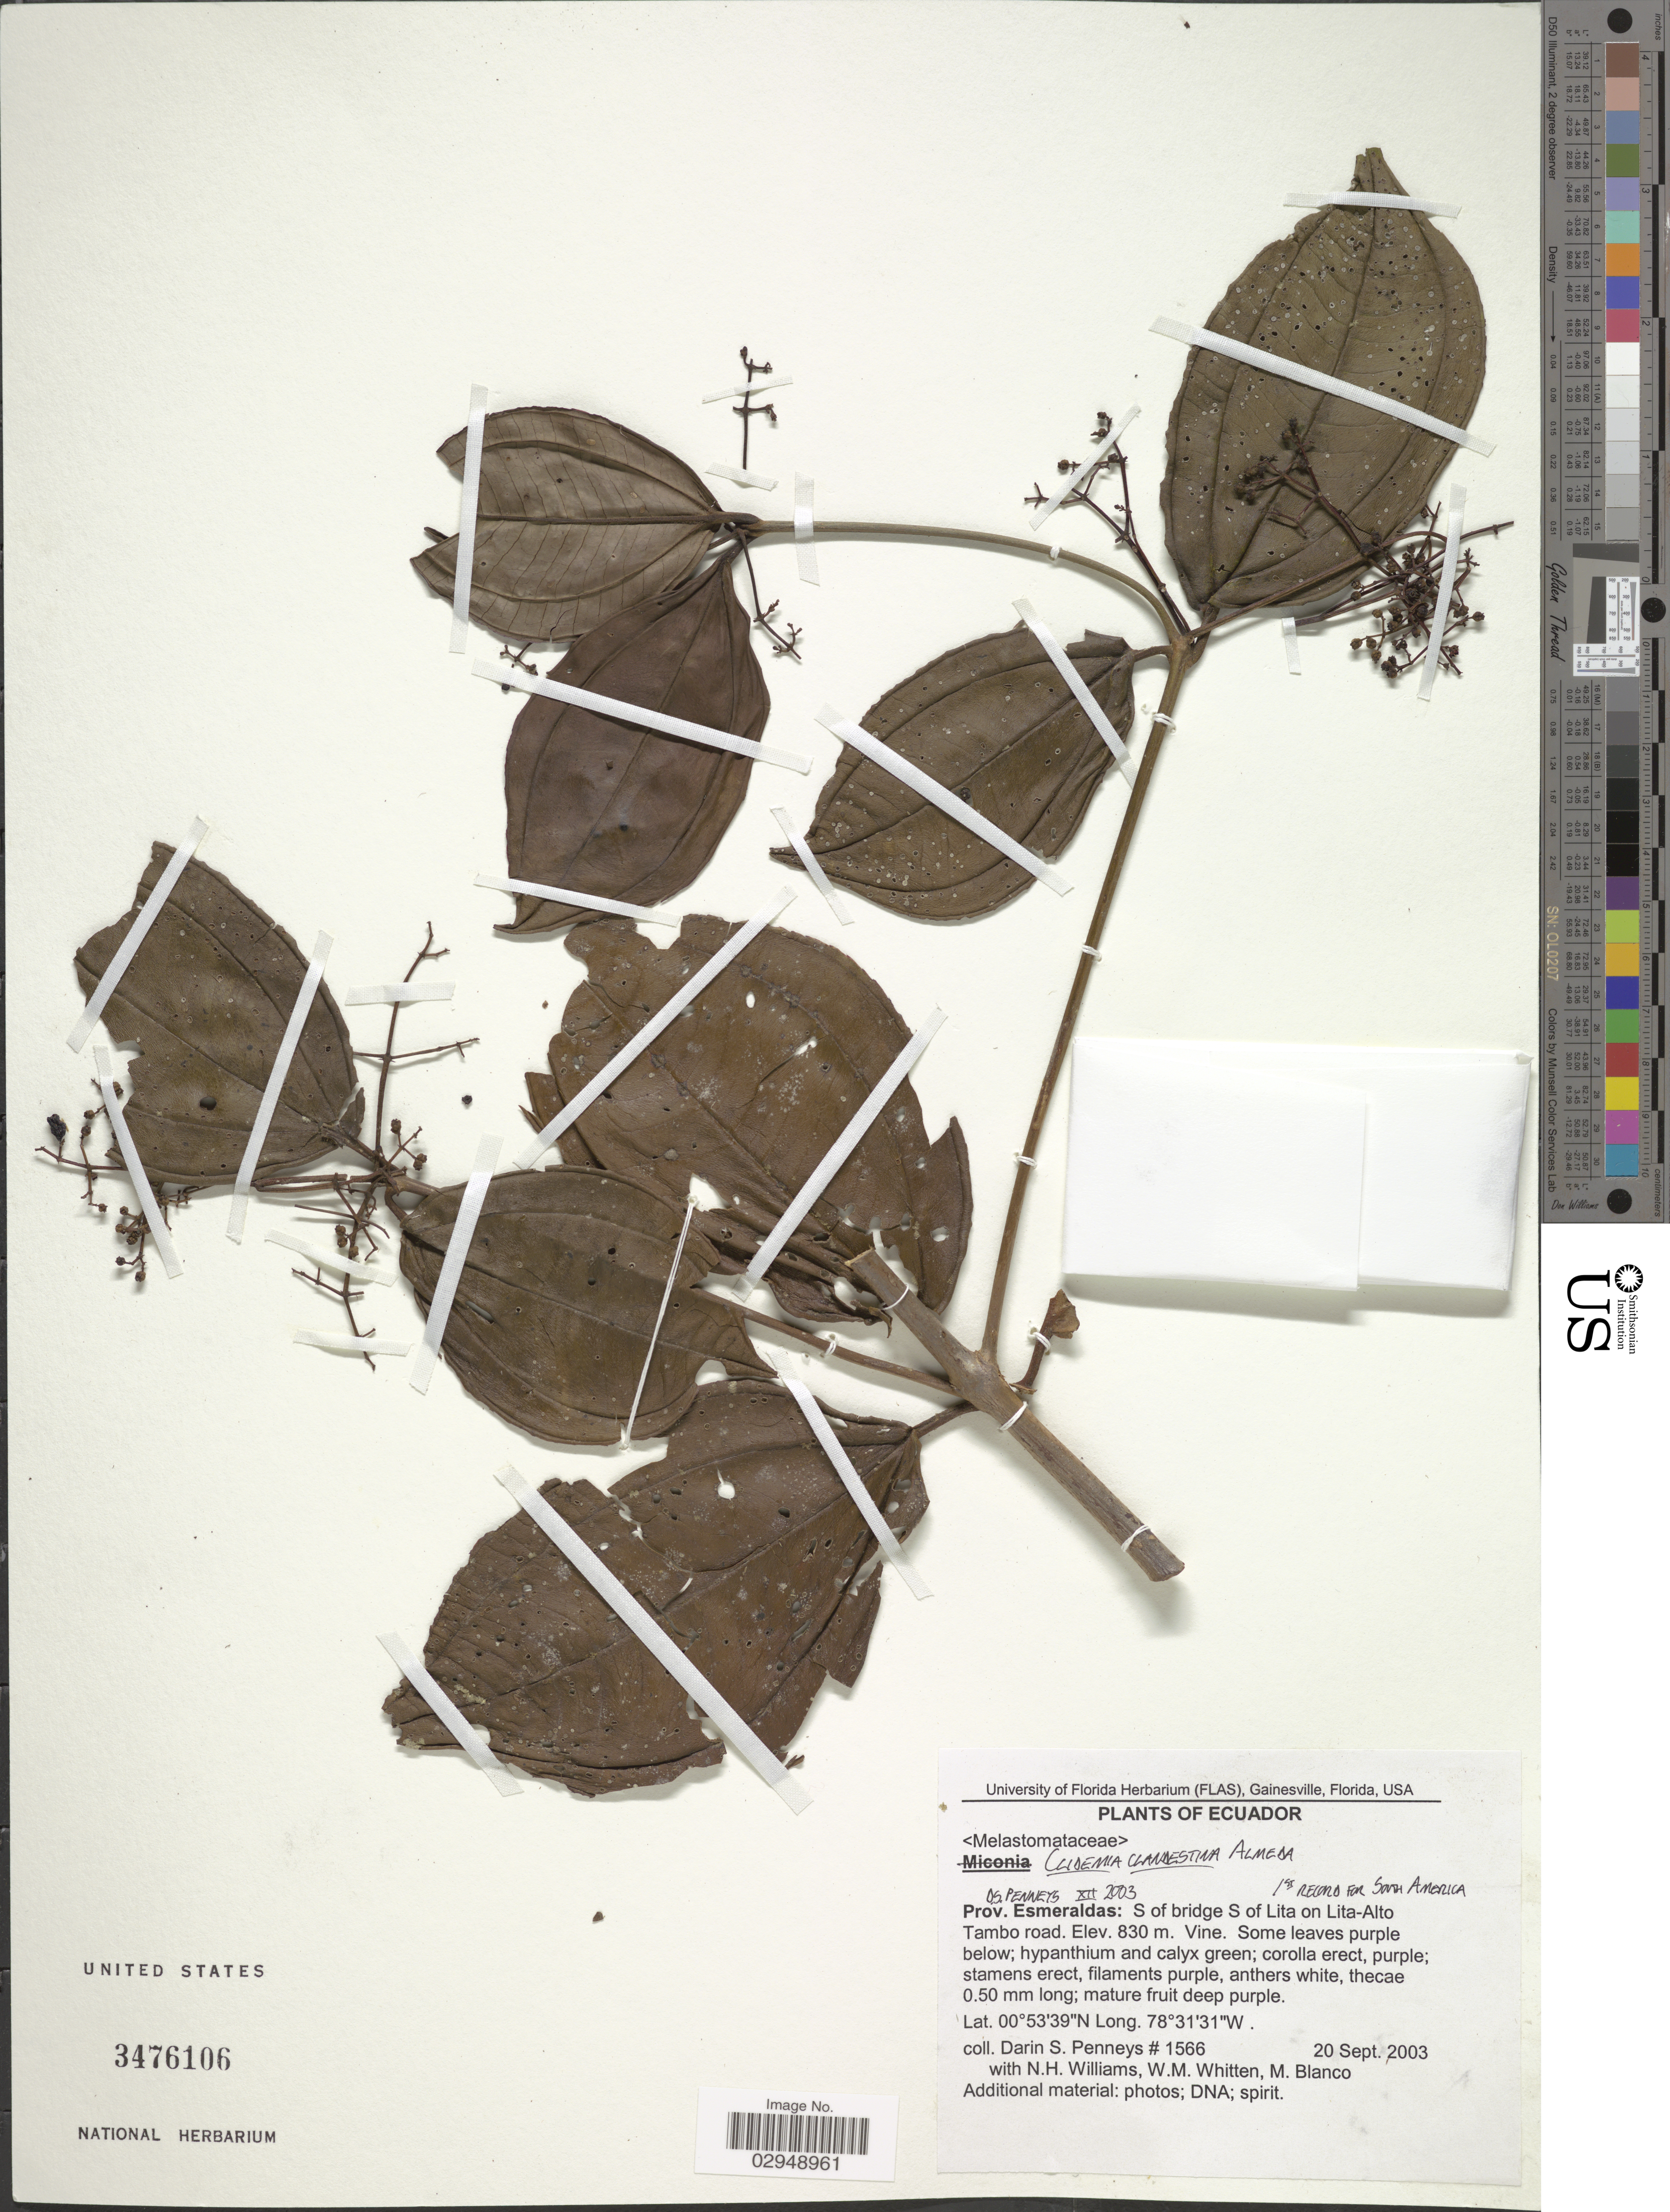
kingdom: Plantae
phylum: Tracheophyta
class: Magnoliopsida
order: Myrtales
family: Melastomataceae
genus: Clidemia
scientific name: Clidemia clandestina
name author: Almeda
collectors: D. S. Penneys, N. H. Williams, W. M. Whitten & M. Blanco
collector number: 1566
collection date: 2003-09-20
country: Ecuador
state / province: Esmeraldas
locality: S of bridge S of Lita on Lita-Alto Tambo road.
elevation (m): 830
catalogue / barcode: US 3476106